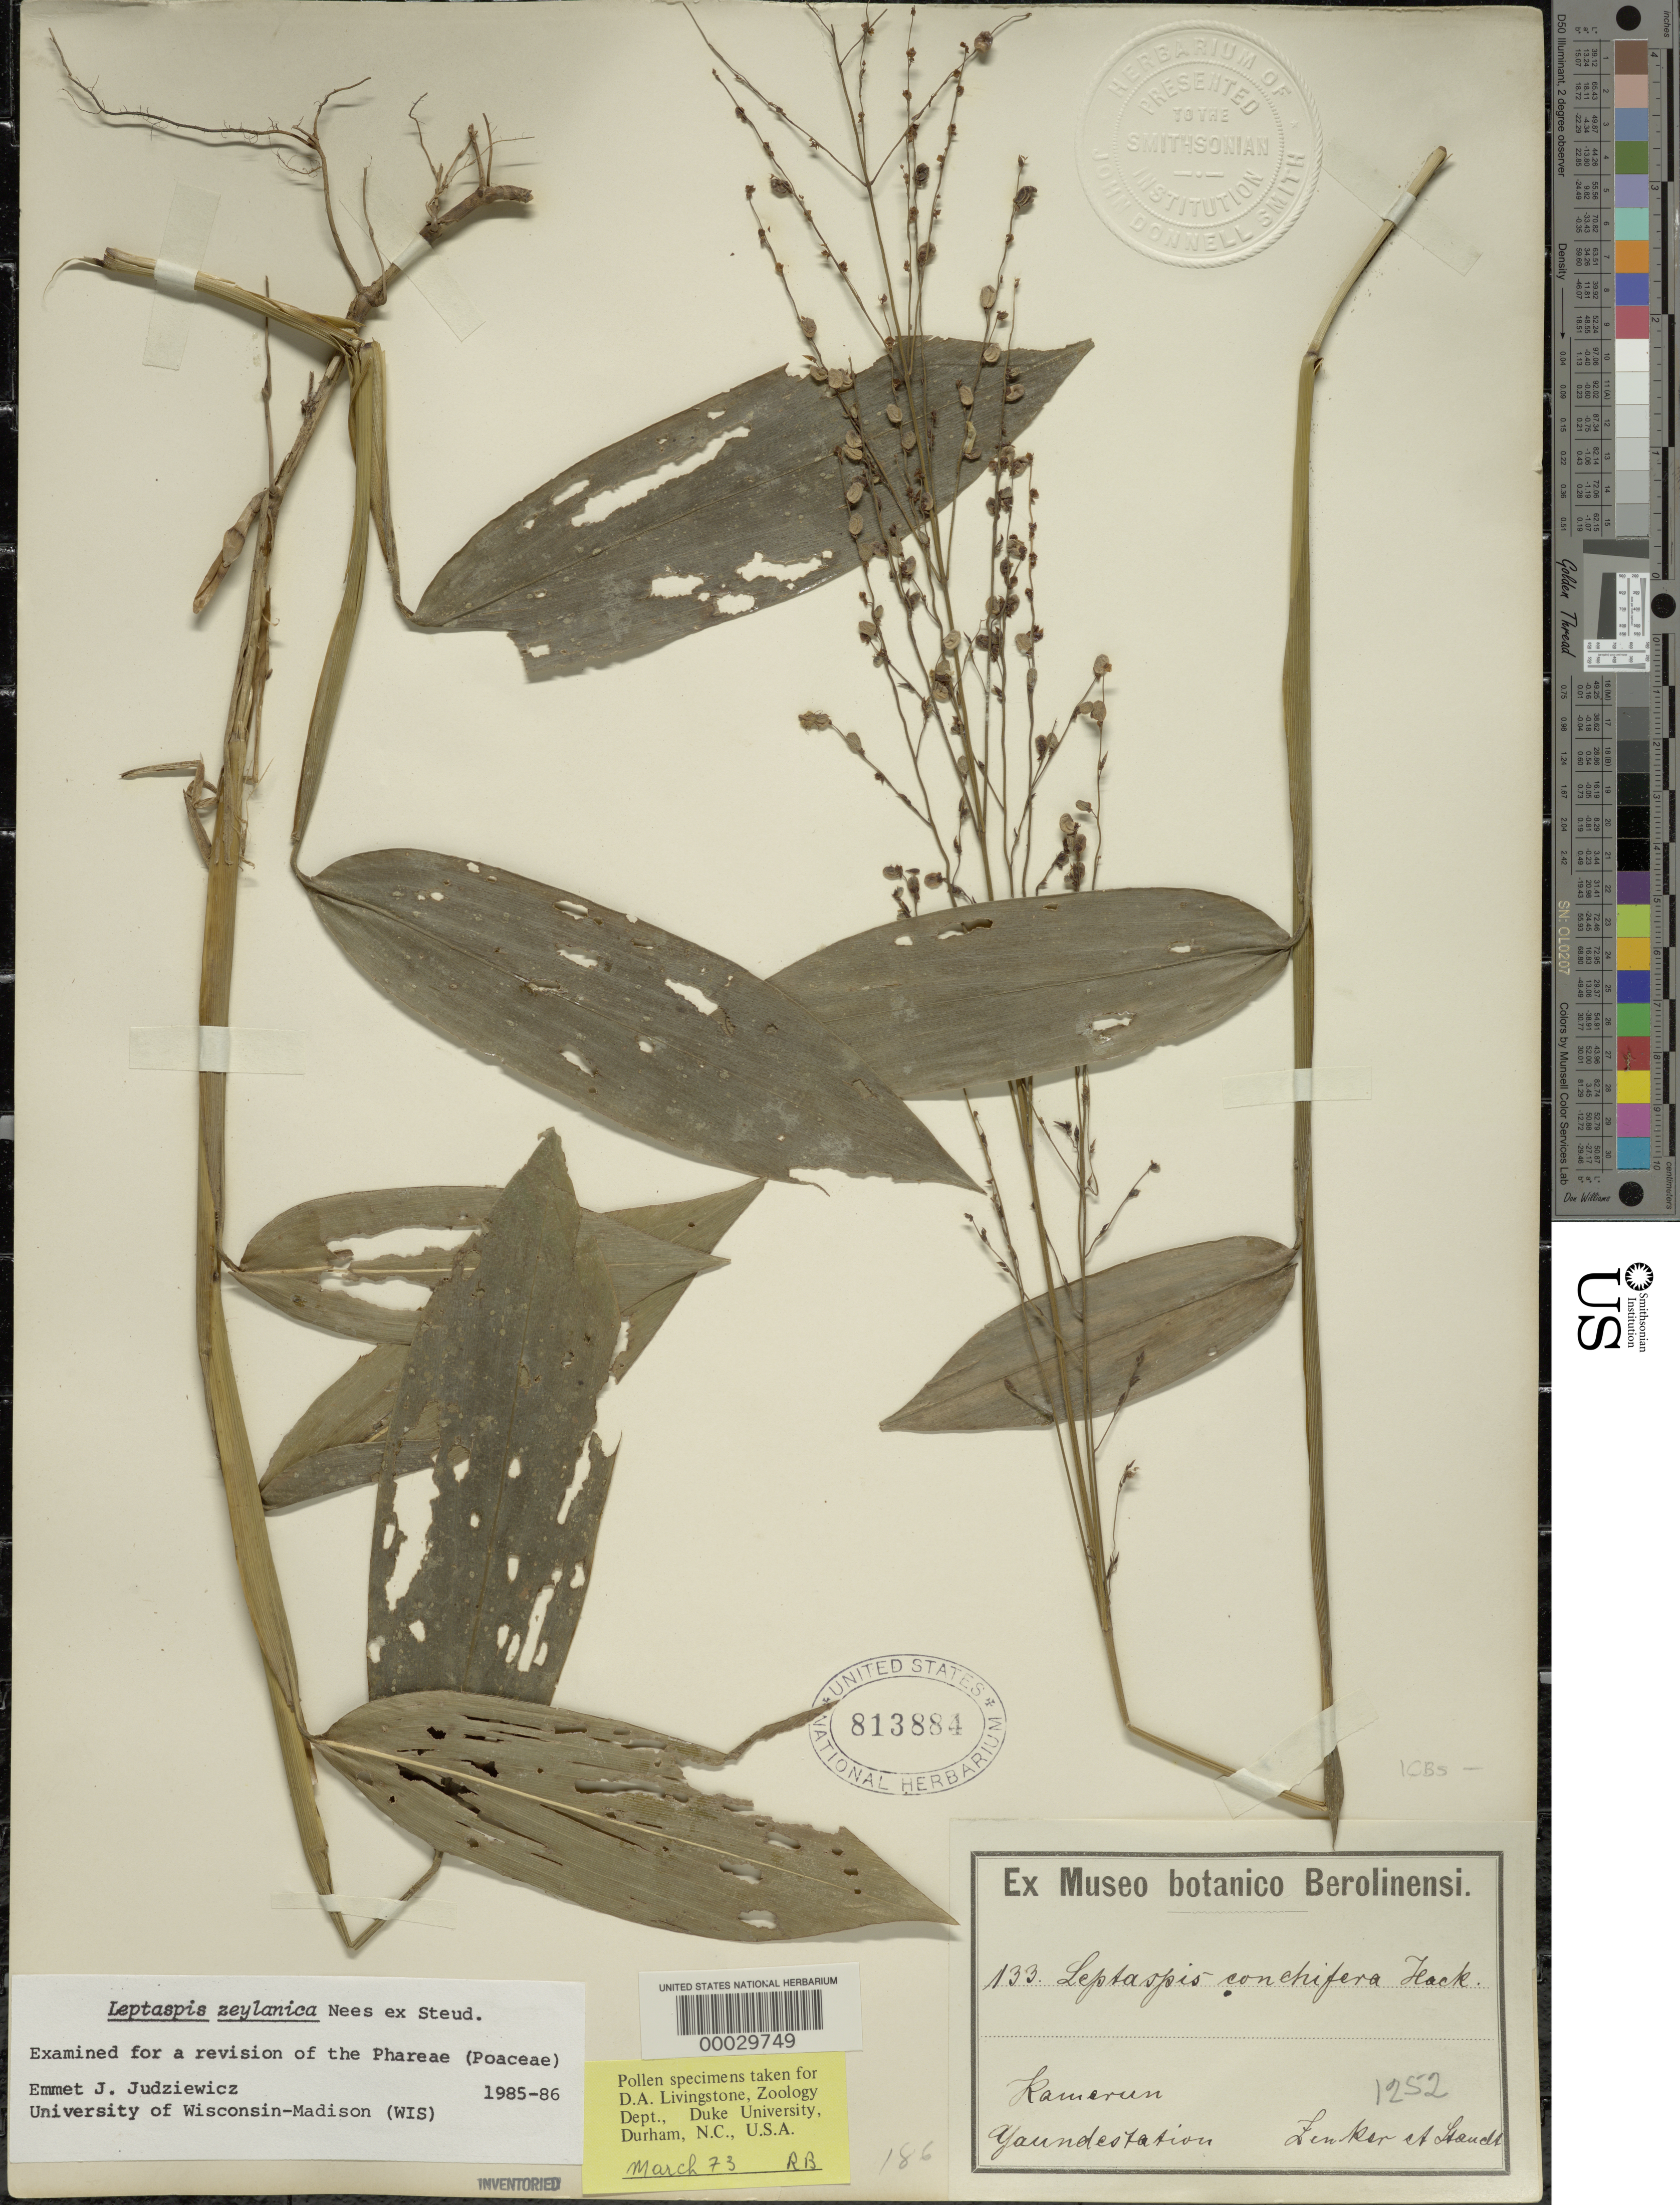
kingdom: Plantae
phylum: Tracheophyta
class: Liliopsida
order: Poales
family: Poaceae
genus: Leptaspis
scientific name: Leptaspis zeylanica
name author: Nees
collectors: -. Lenker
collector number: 1252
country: Cameroon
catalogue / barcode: US 813884